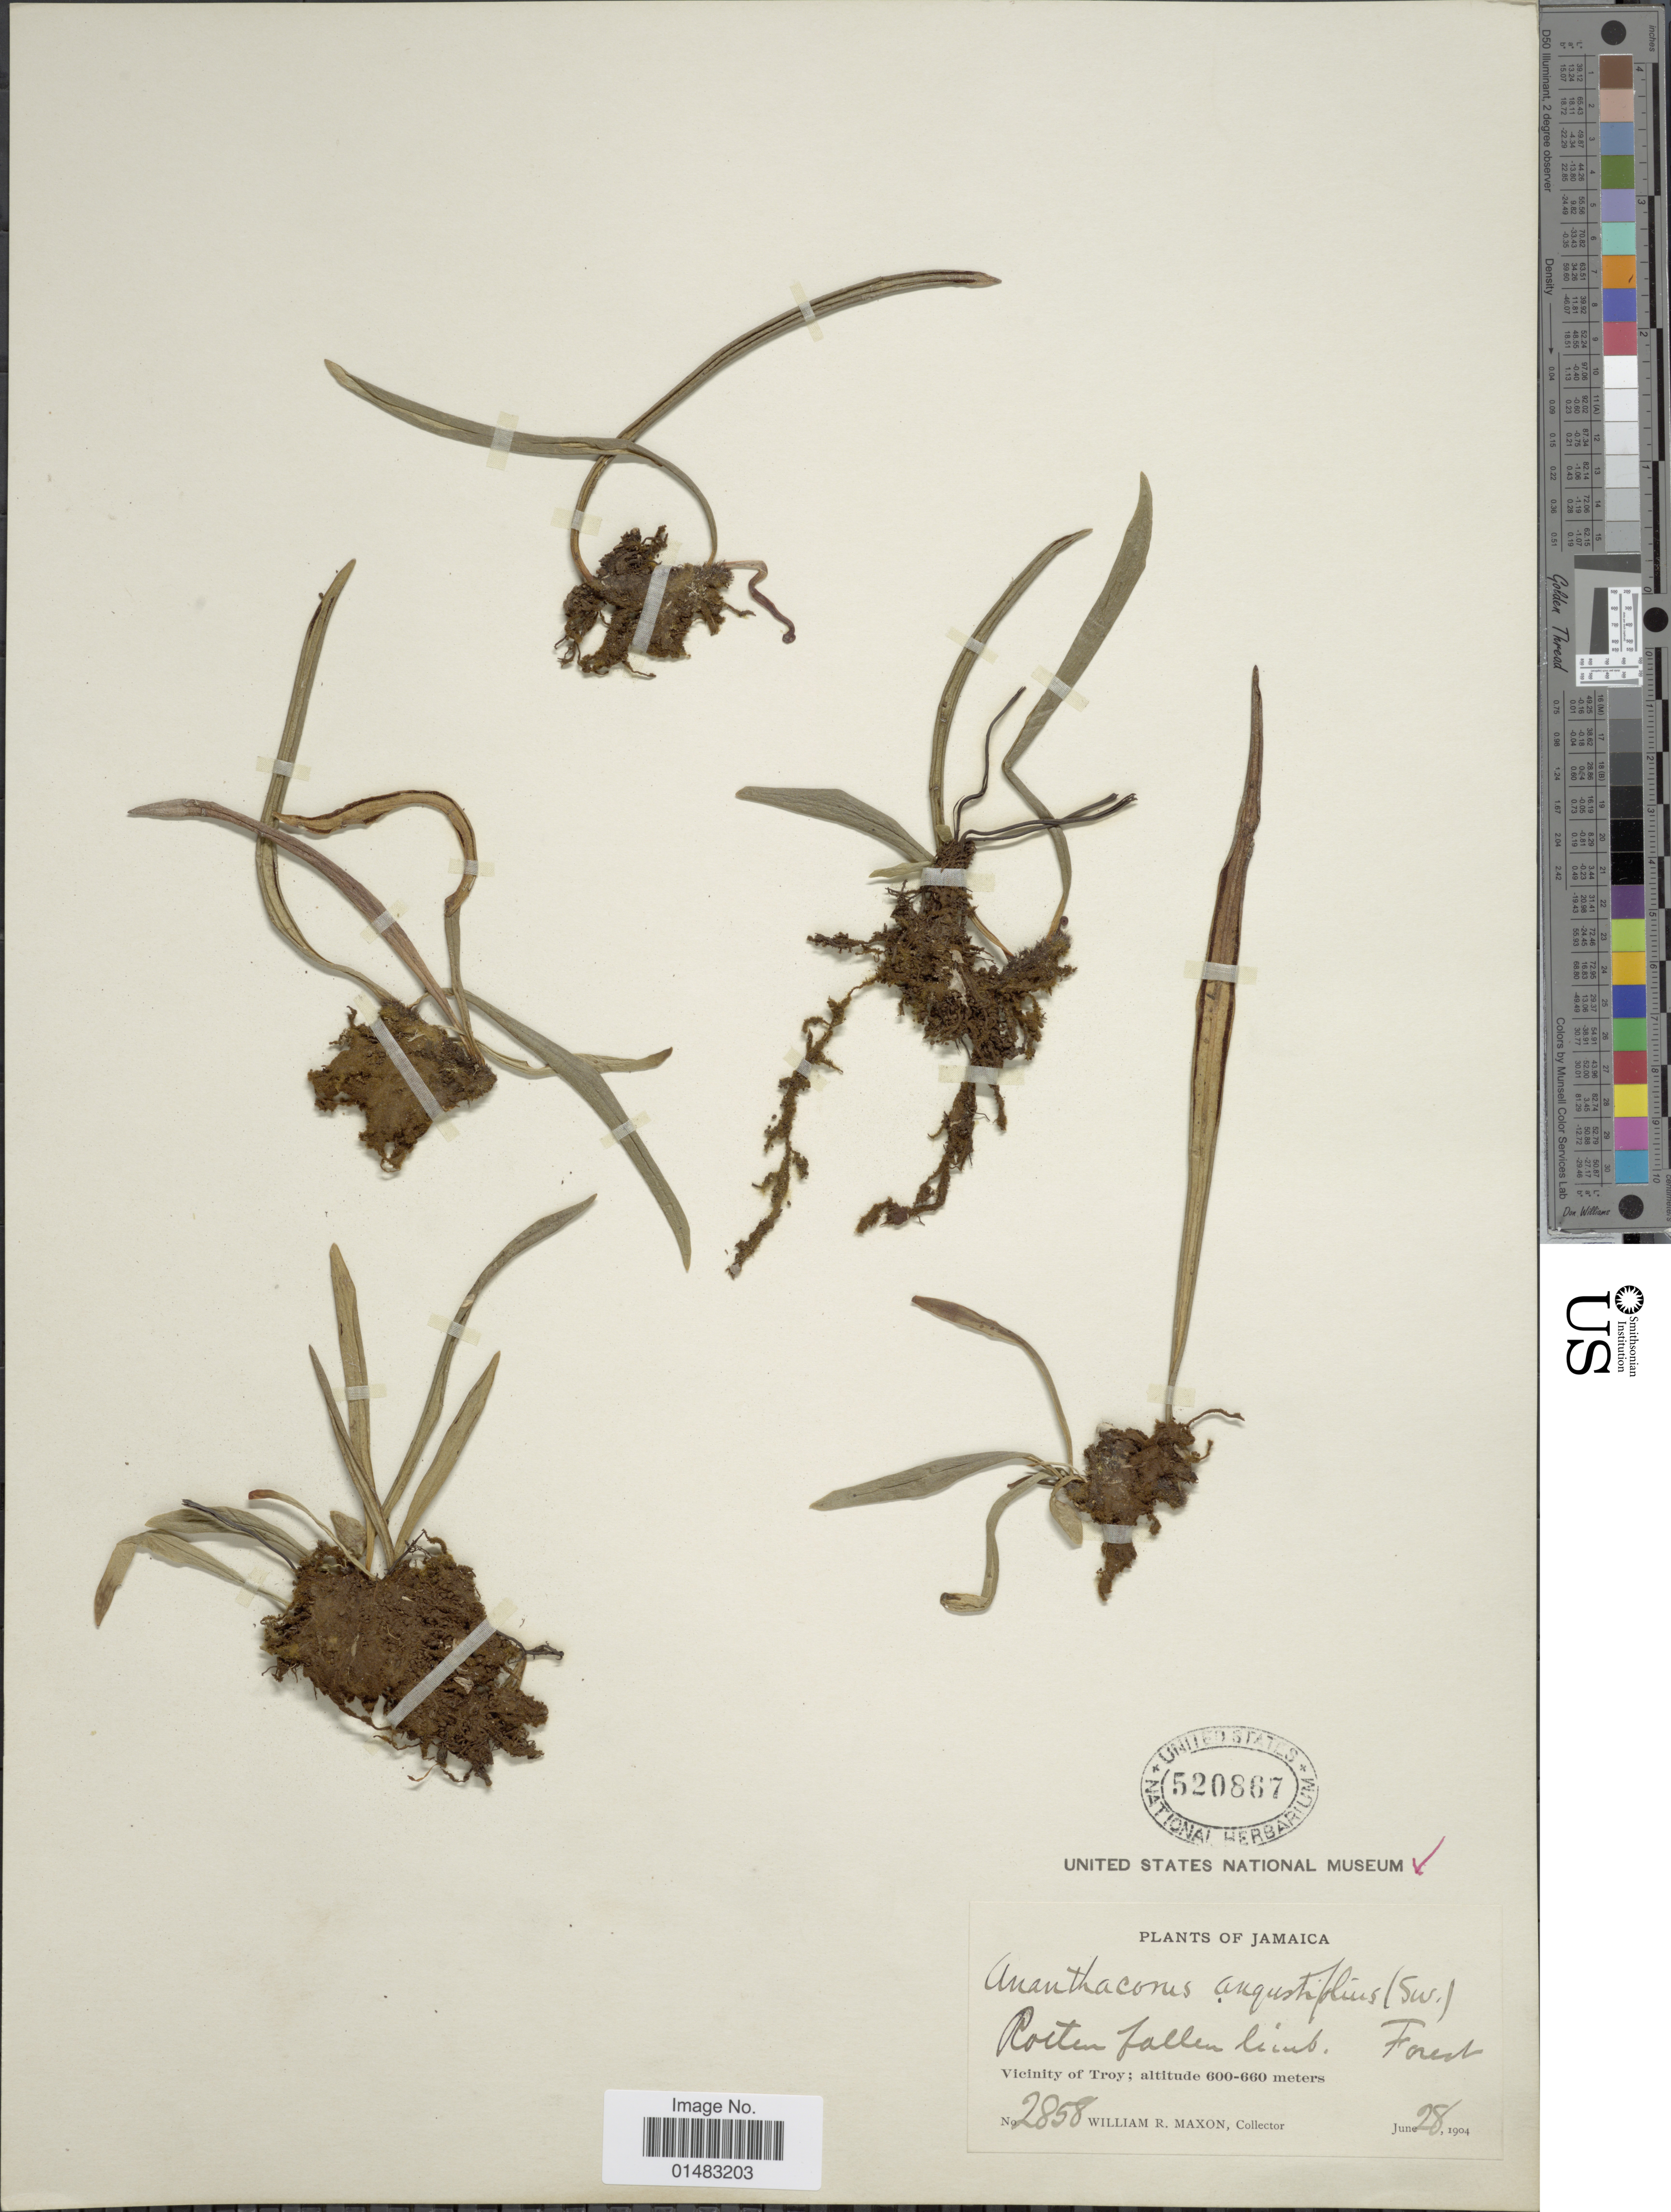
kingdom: Plantae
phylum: Tracheophyta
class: Polypodiopsida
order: Polypodiales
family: Pteridaceae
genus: Ananthacorus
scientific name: Ananthacorus angustifolius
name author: (Sw.) Underw. & Maxon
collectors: W. R. Maxon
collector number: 2858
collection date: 1904-06-28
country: Jamaica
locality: Vicinity of Troy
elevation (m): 600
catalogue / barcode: US 520867